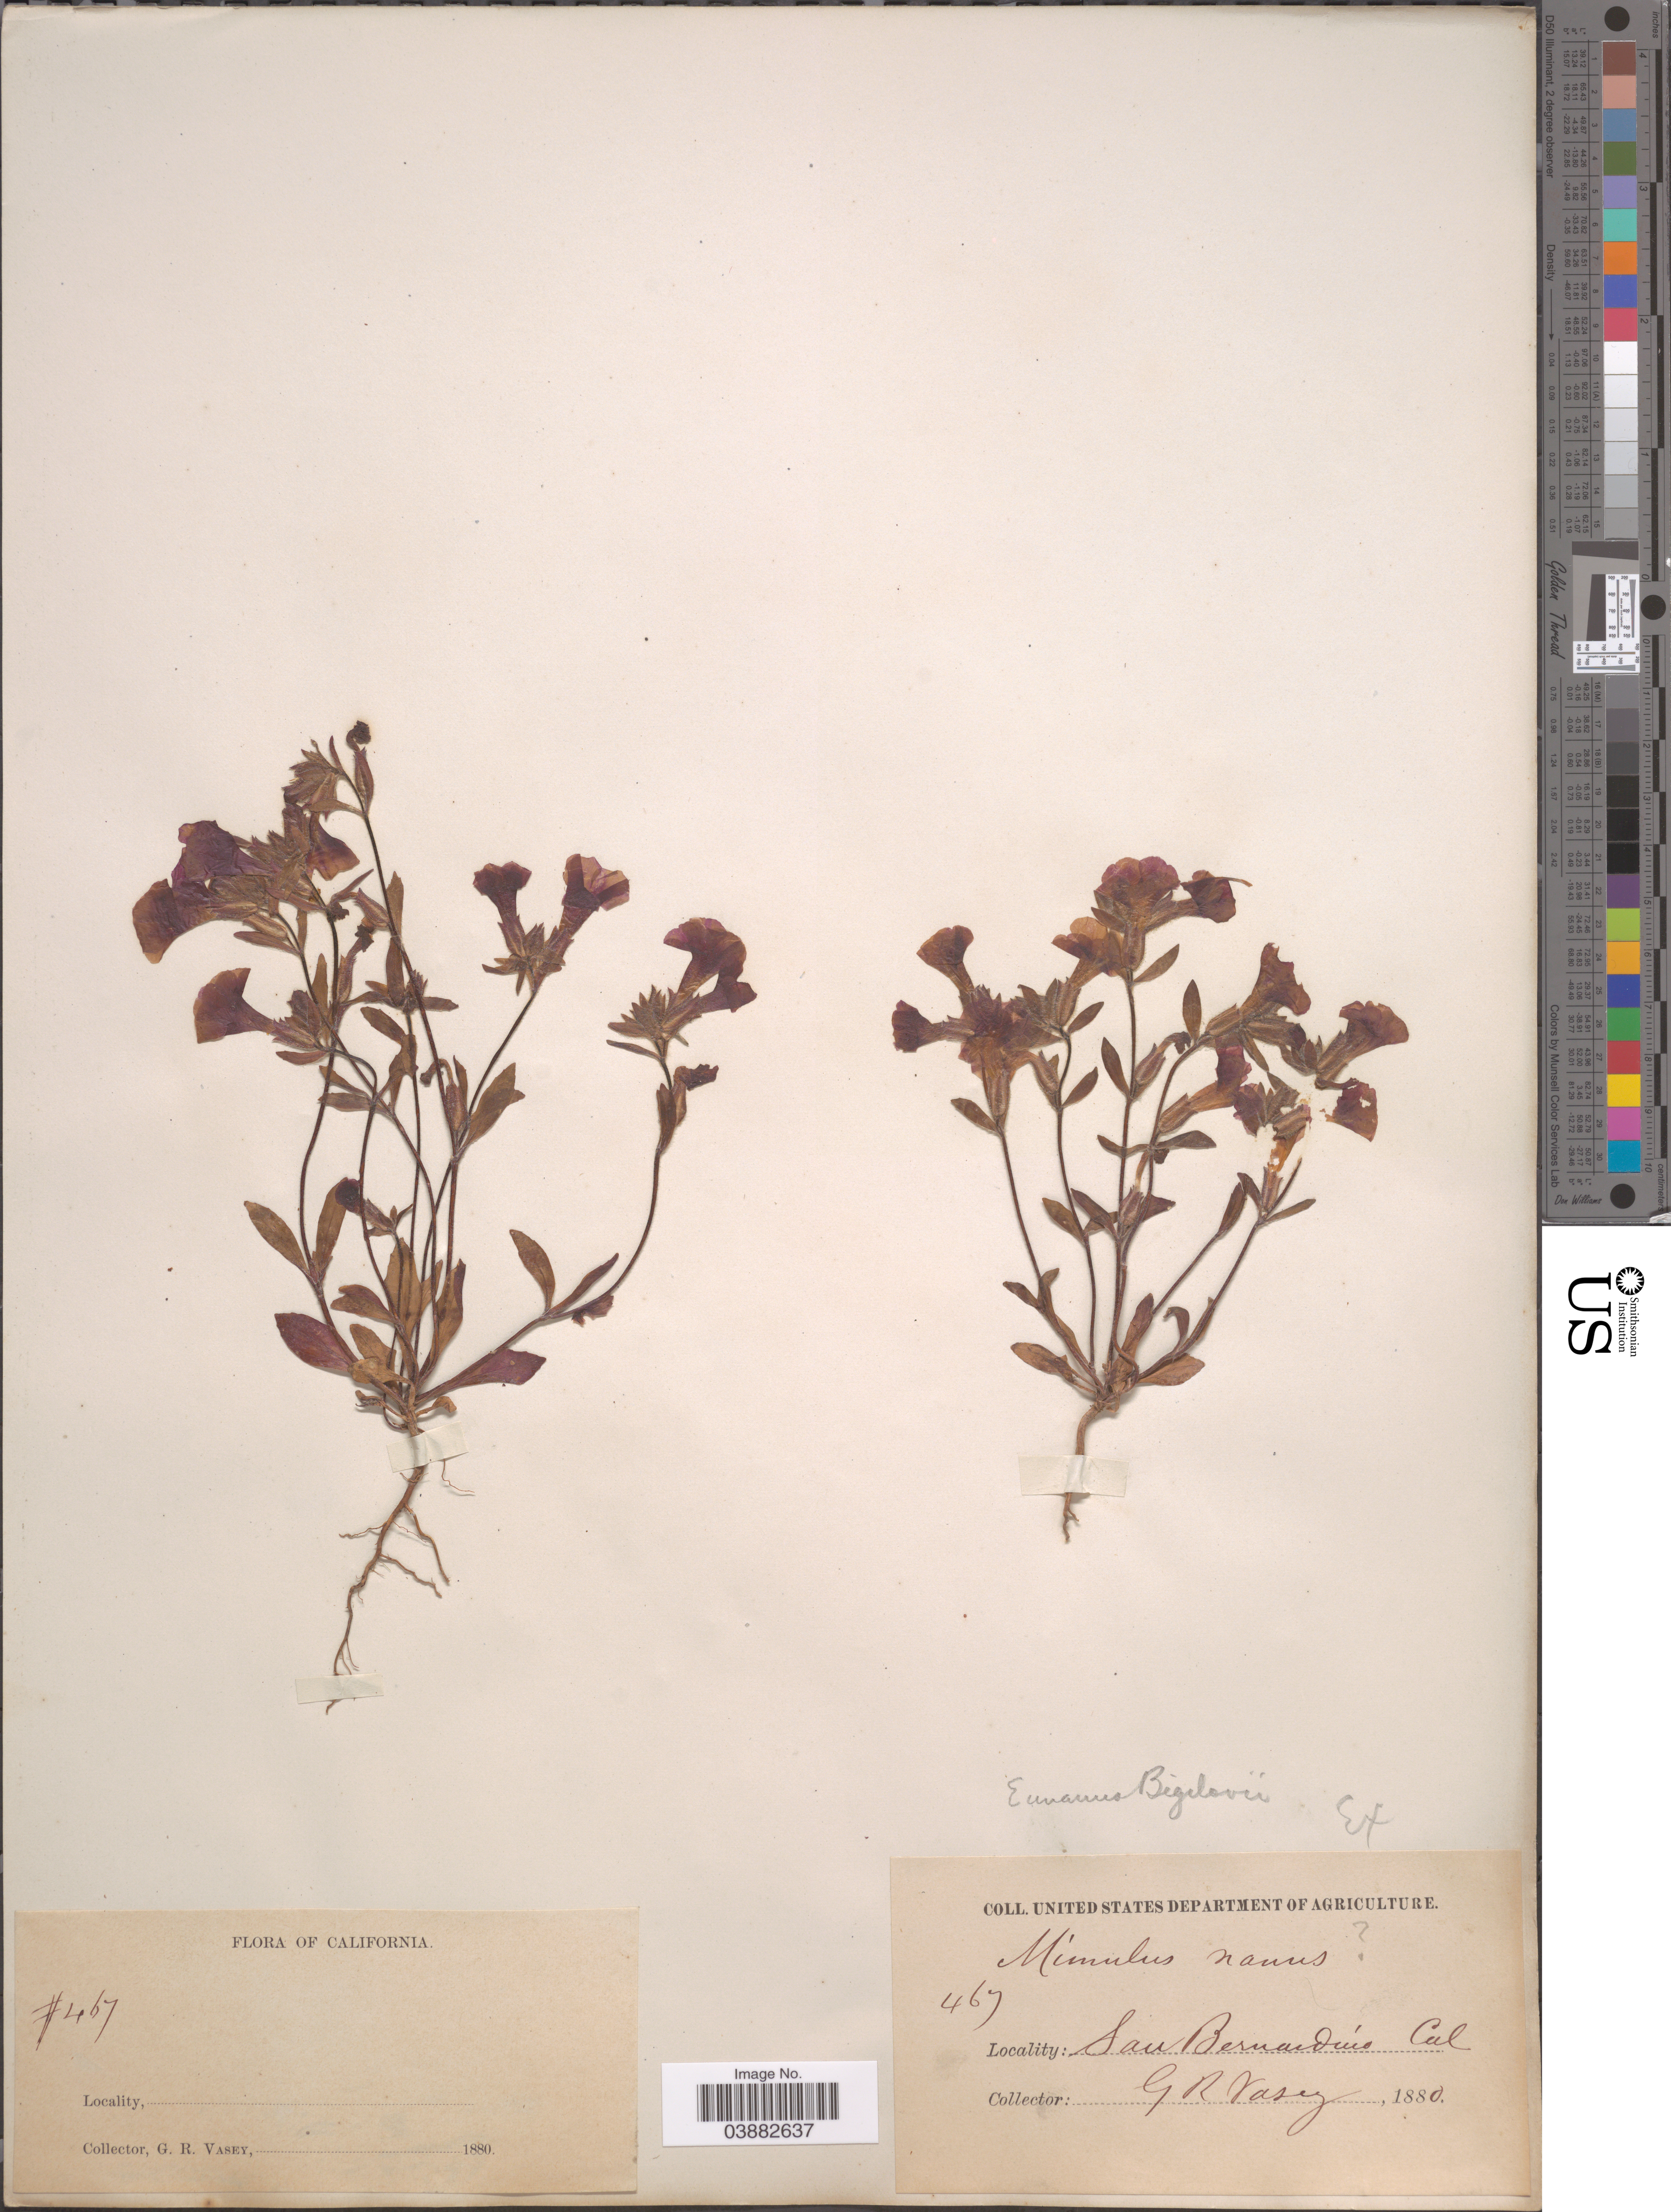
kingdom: Plantae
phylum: Tracheophyta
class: Magnoliopsida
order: Lamiales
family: Phrymaceae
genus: Mimulus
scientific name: Mimulus nanus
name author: Hook. & Arn.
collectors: G. R. Vasey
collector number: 467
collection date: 1880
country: United States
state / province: California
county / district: San Bernardino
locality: San Bernardino.